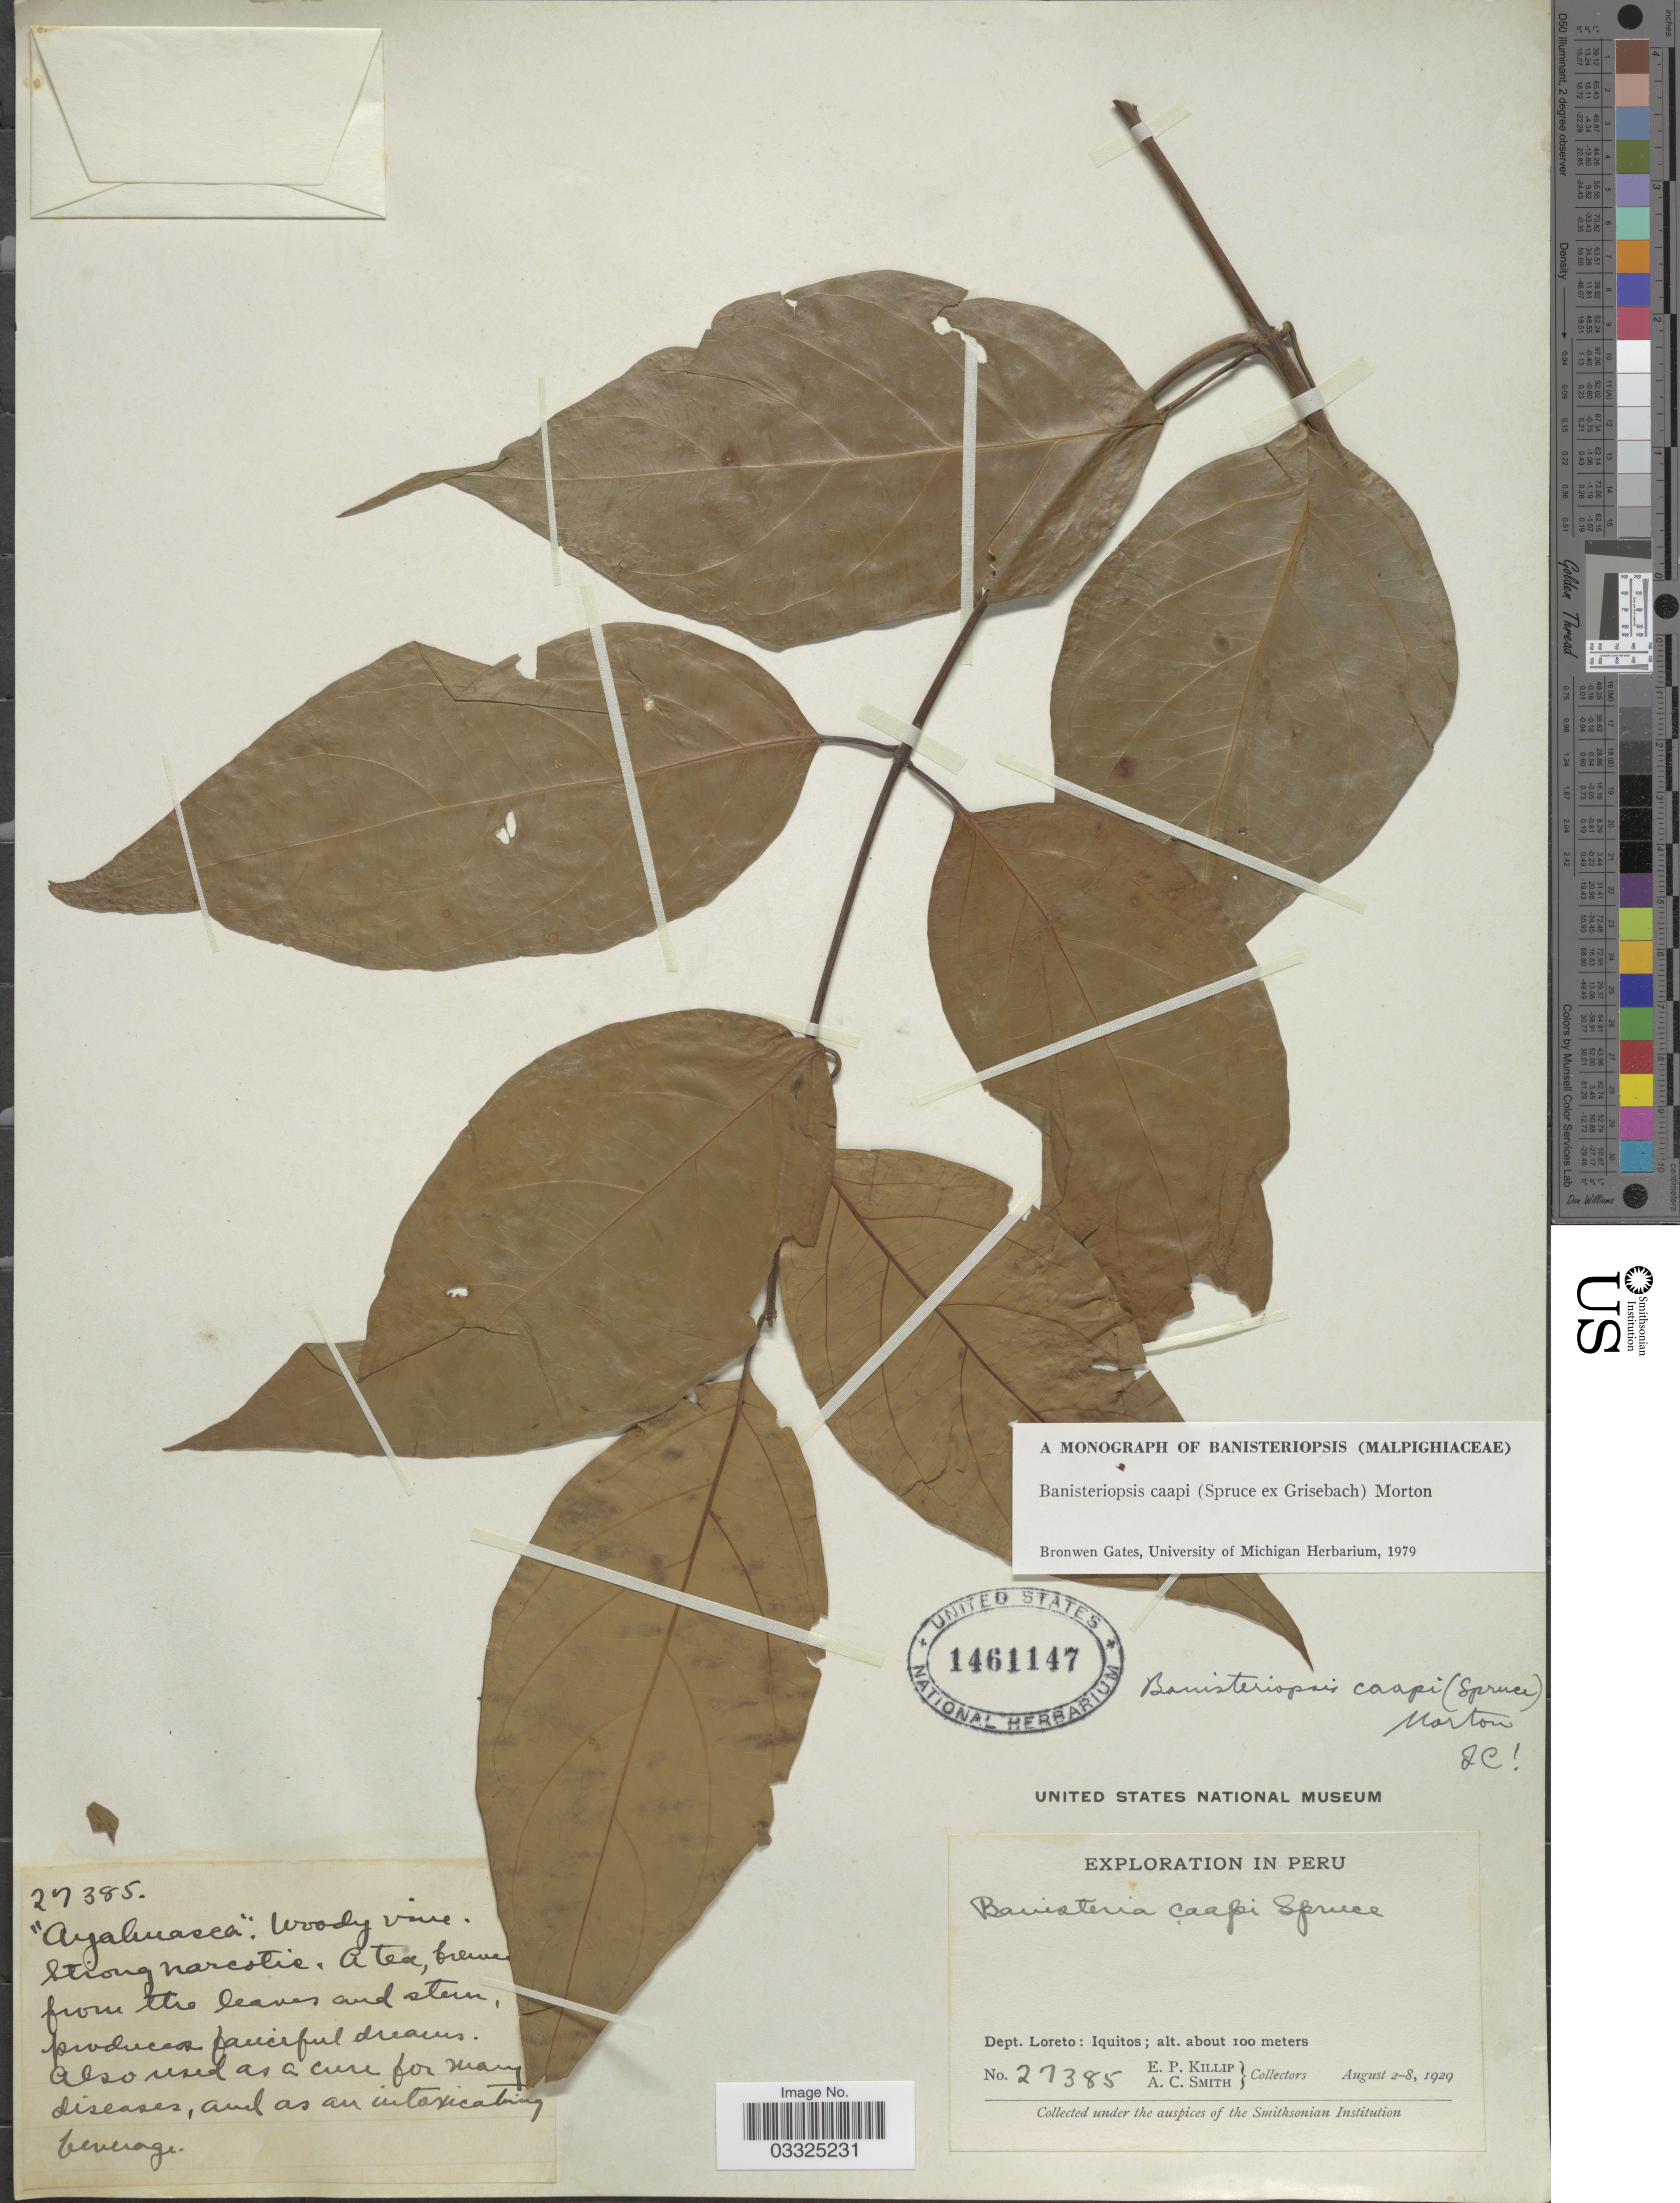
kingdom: Plantae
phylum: Tracheophyta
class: Magnoliopsida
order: Malpighiales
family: Malpighiaceae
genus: Banisteriopsis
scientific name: Banisteriopsis caapi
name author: (Spruce ex Griseb.) C.V. Morton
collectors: E. P. Killip & A. C. Smith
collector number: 27385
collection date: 1929-08-02/1929-08-08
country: Peru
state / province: Loreto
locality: Dept. Loreto: Iquitos.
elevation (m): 100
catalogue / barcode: US 1461147